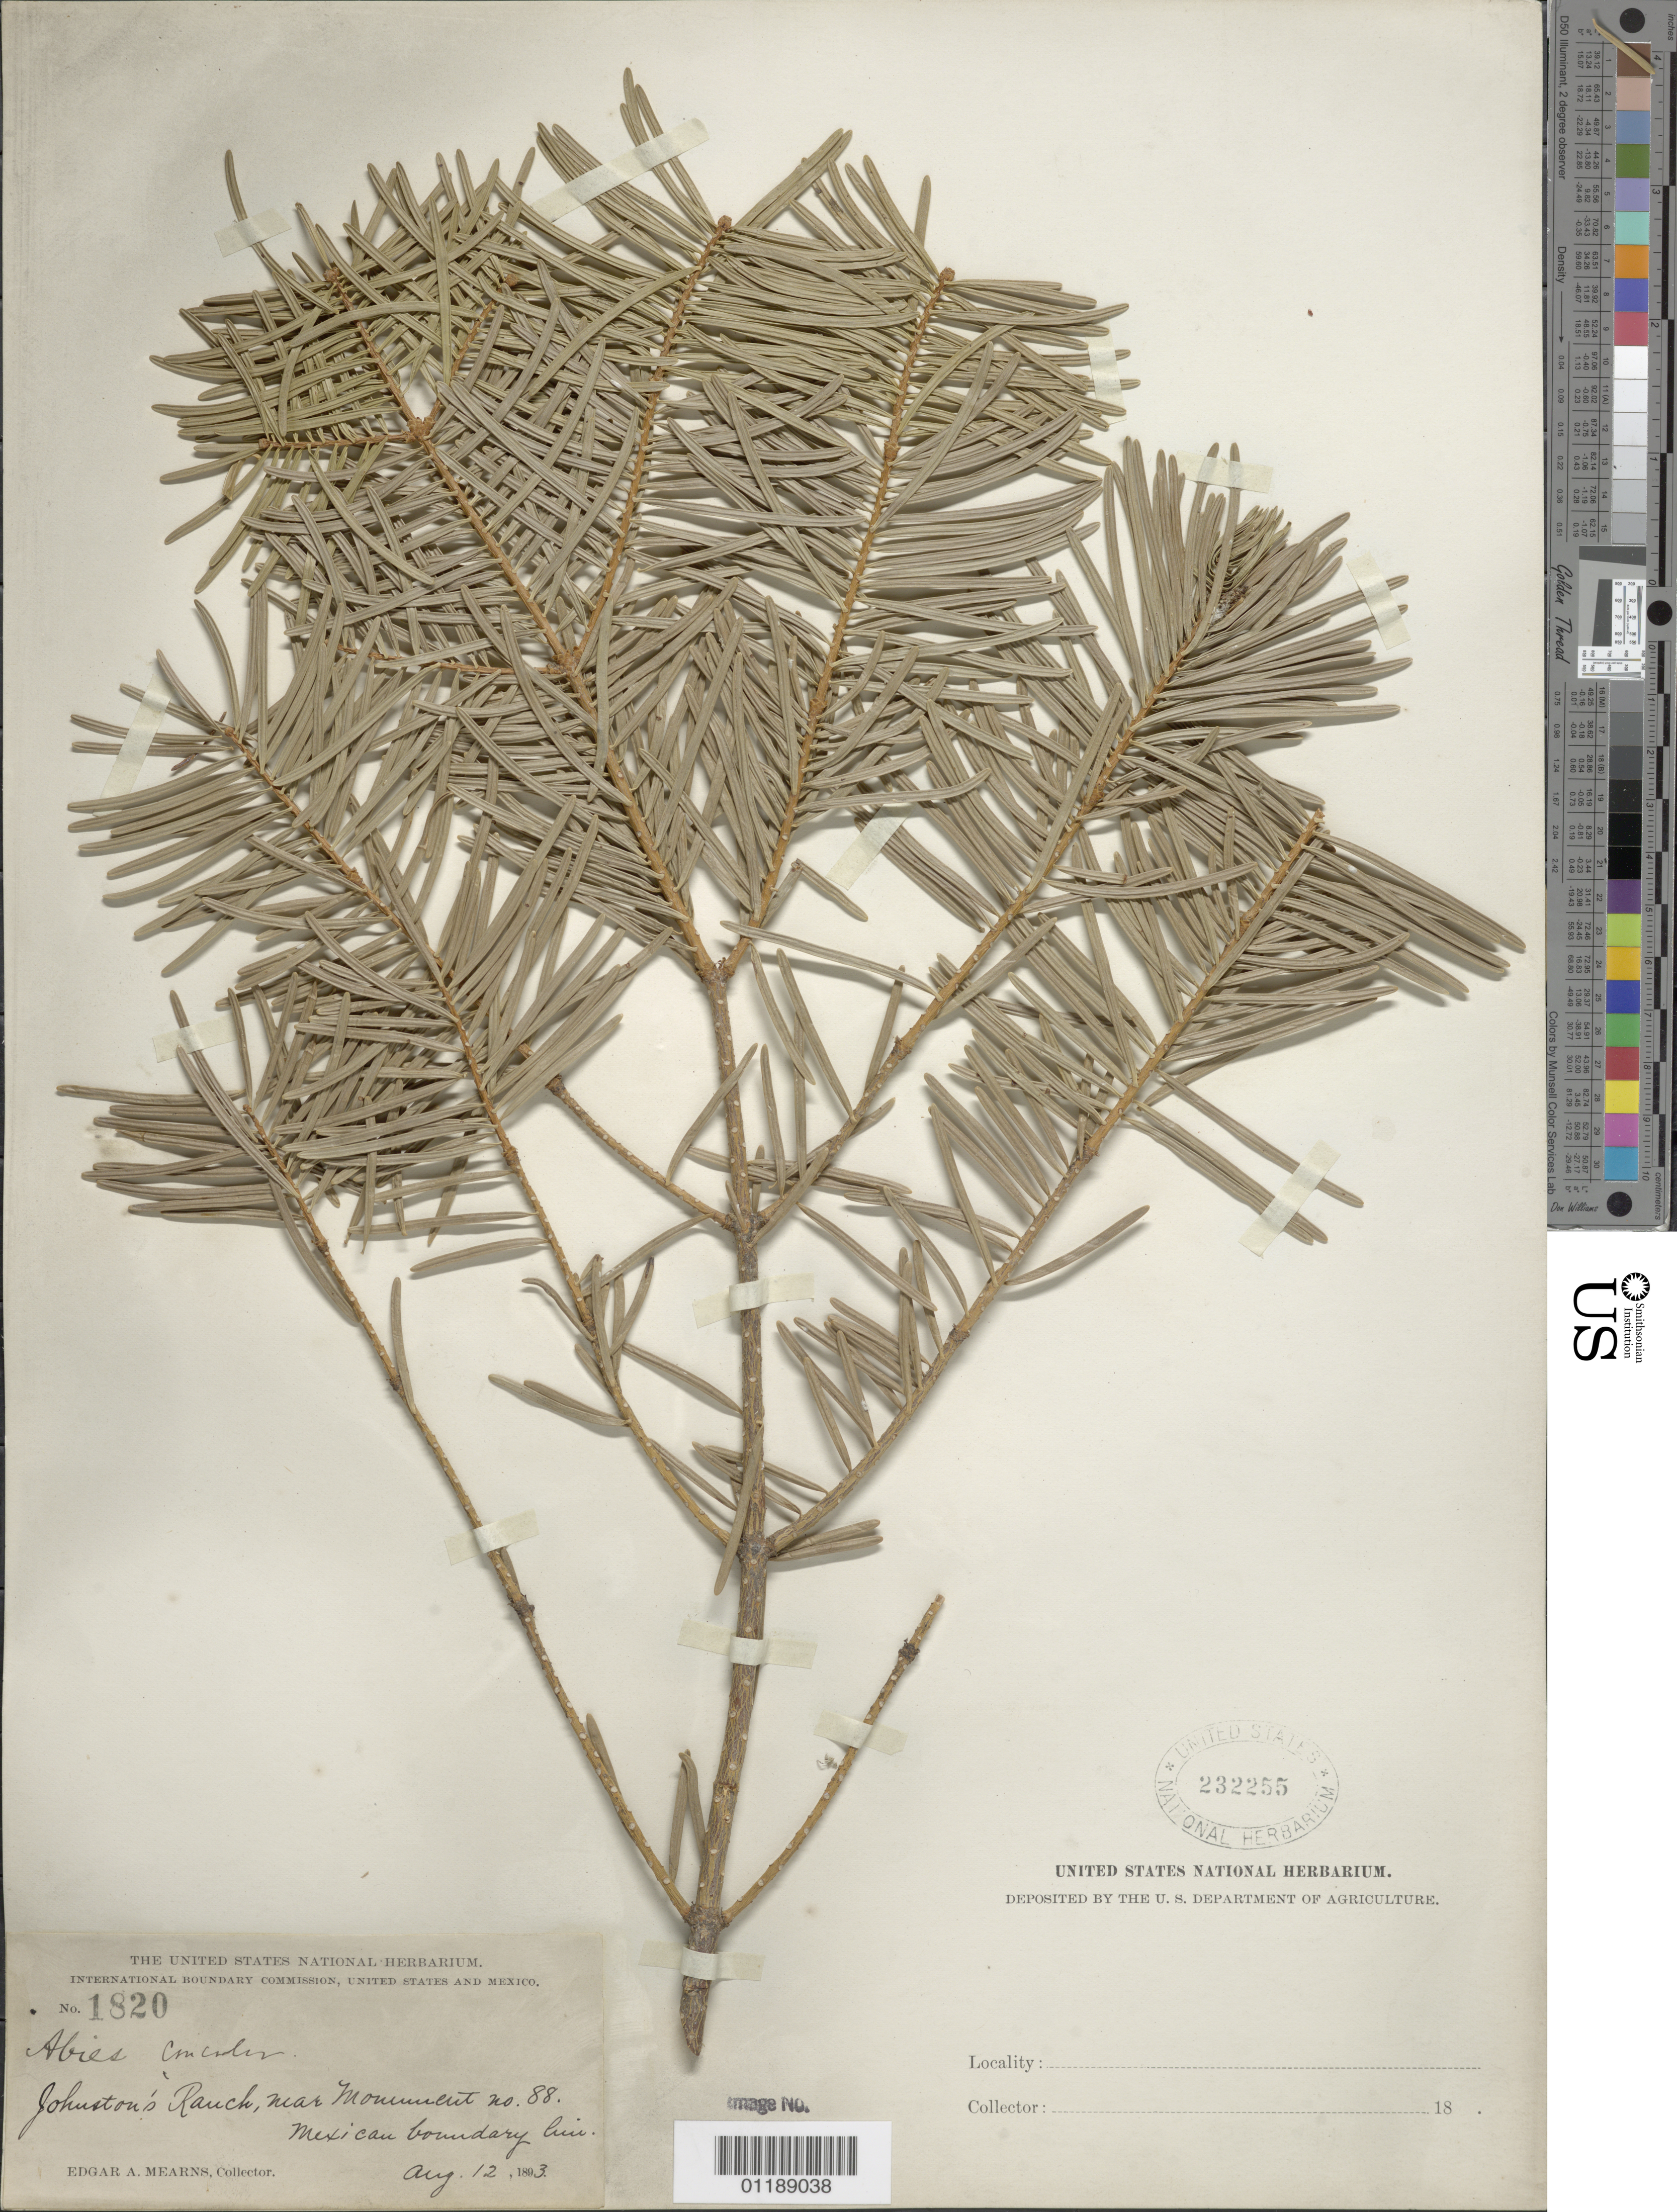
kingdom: Plantae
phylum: Tracheophyta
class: Pinopsida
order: Pinales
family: Pinaceae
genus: Abies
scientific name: Abies concolor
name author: (Gordon & Glend.) Lindl. ex Hildebr.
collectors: E. A. Mearns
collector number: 1820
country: Mexico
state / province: Sonora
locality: Johnston's Ranch, near Monumrent # 88., Mexican boundary line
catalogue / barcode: US 232255